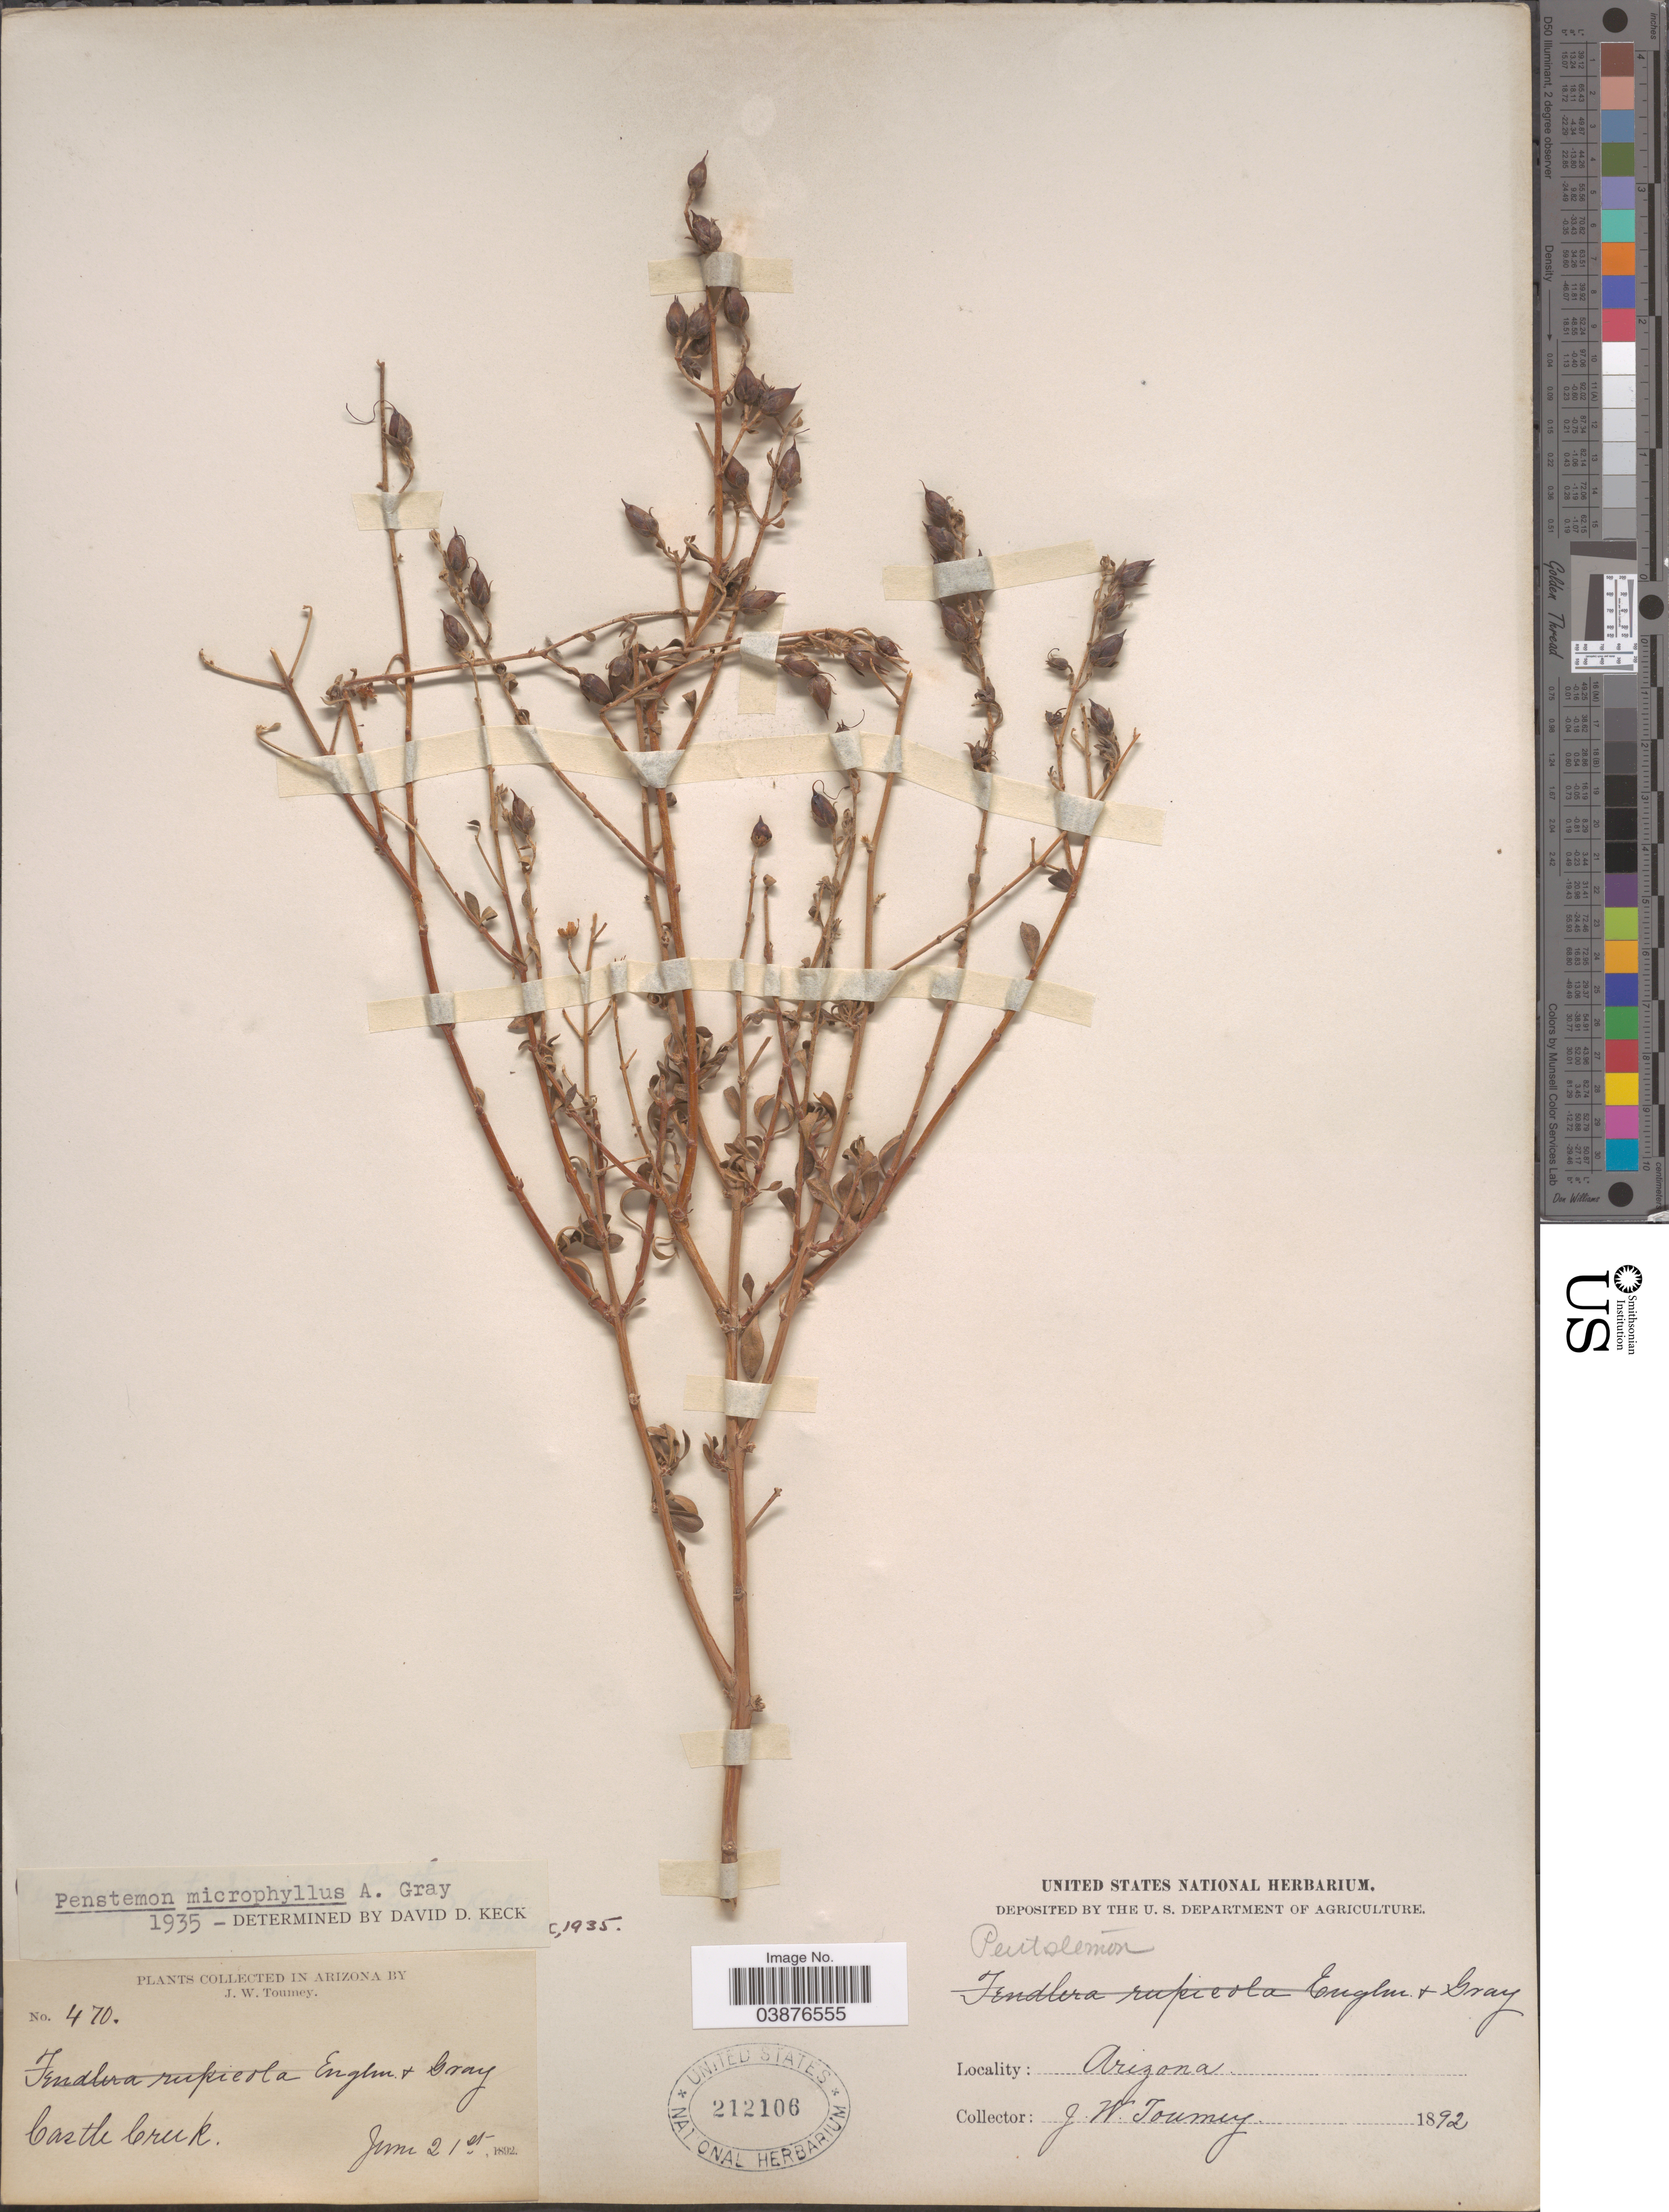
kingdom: Plantae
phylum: Tracheophyta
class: Magnoliopsida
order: Lamiales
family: Plantaginaceae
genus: Penstemon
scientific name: Penstemon microphyllus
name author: A. Gray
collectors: J. W. Toumey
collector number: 470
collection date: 1892-06-21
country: United States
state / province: Arizona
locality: Castle Creek.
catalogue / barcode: US 212106